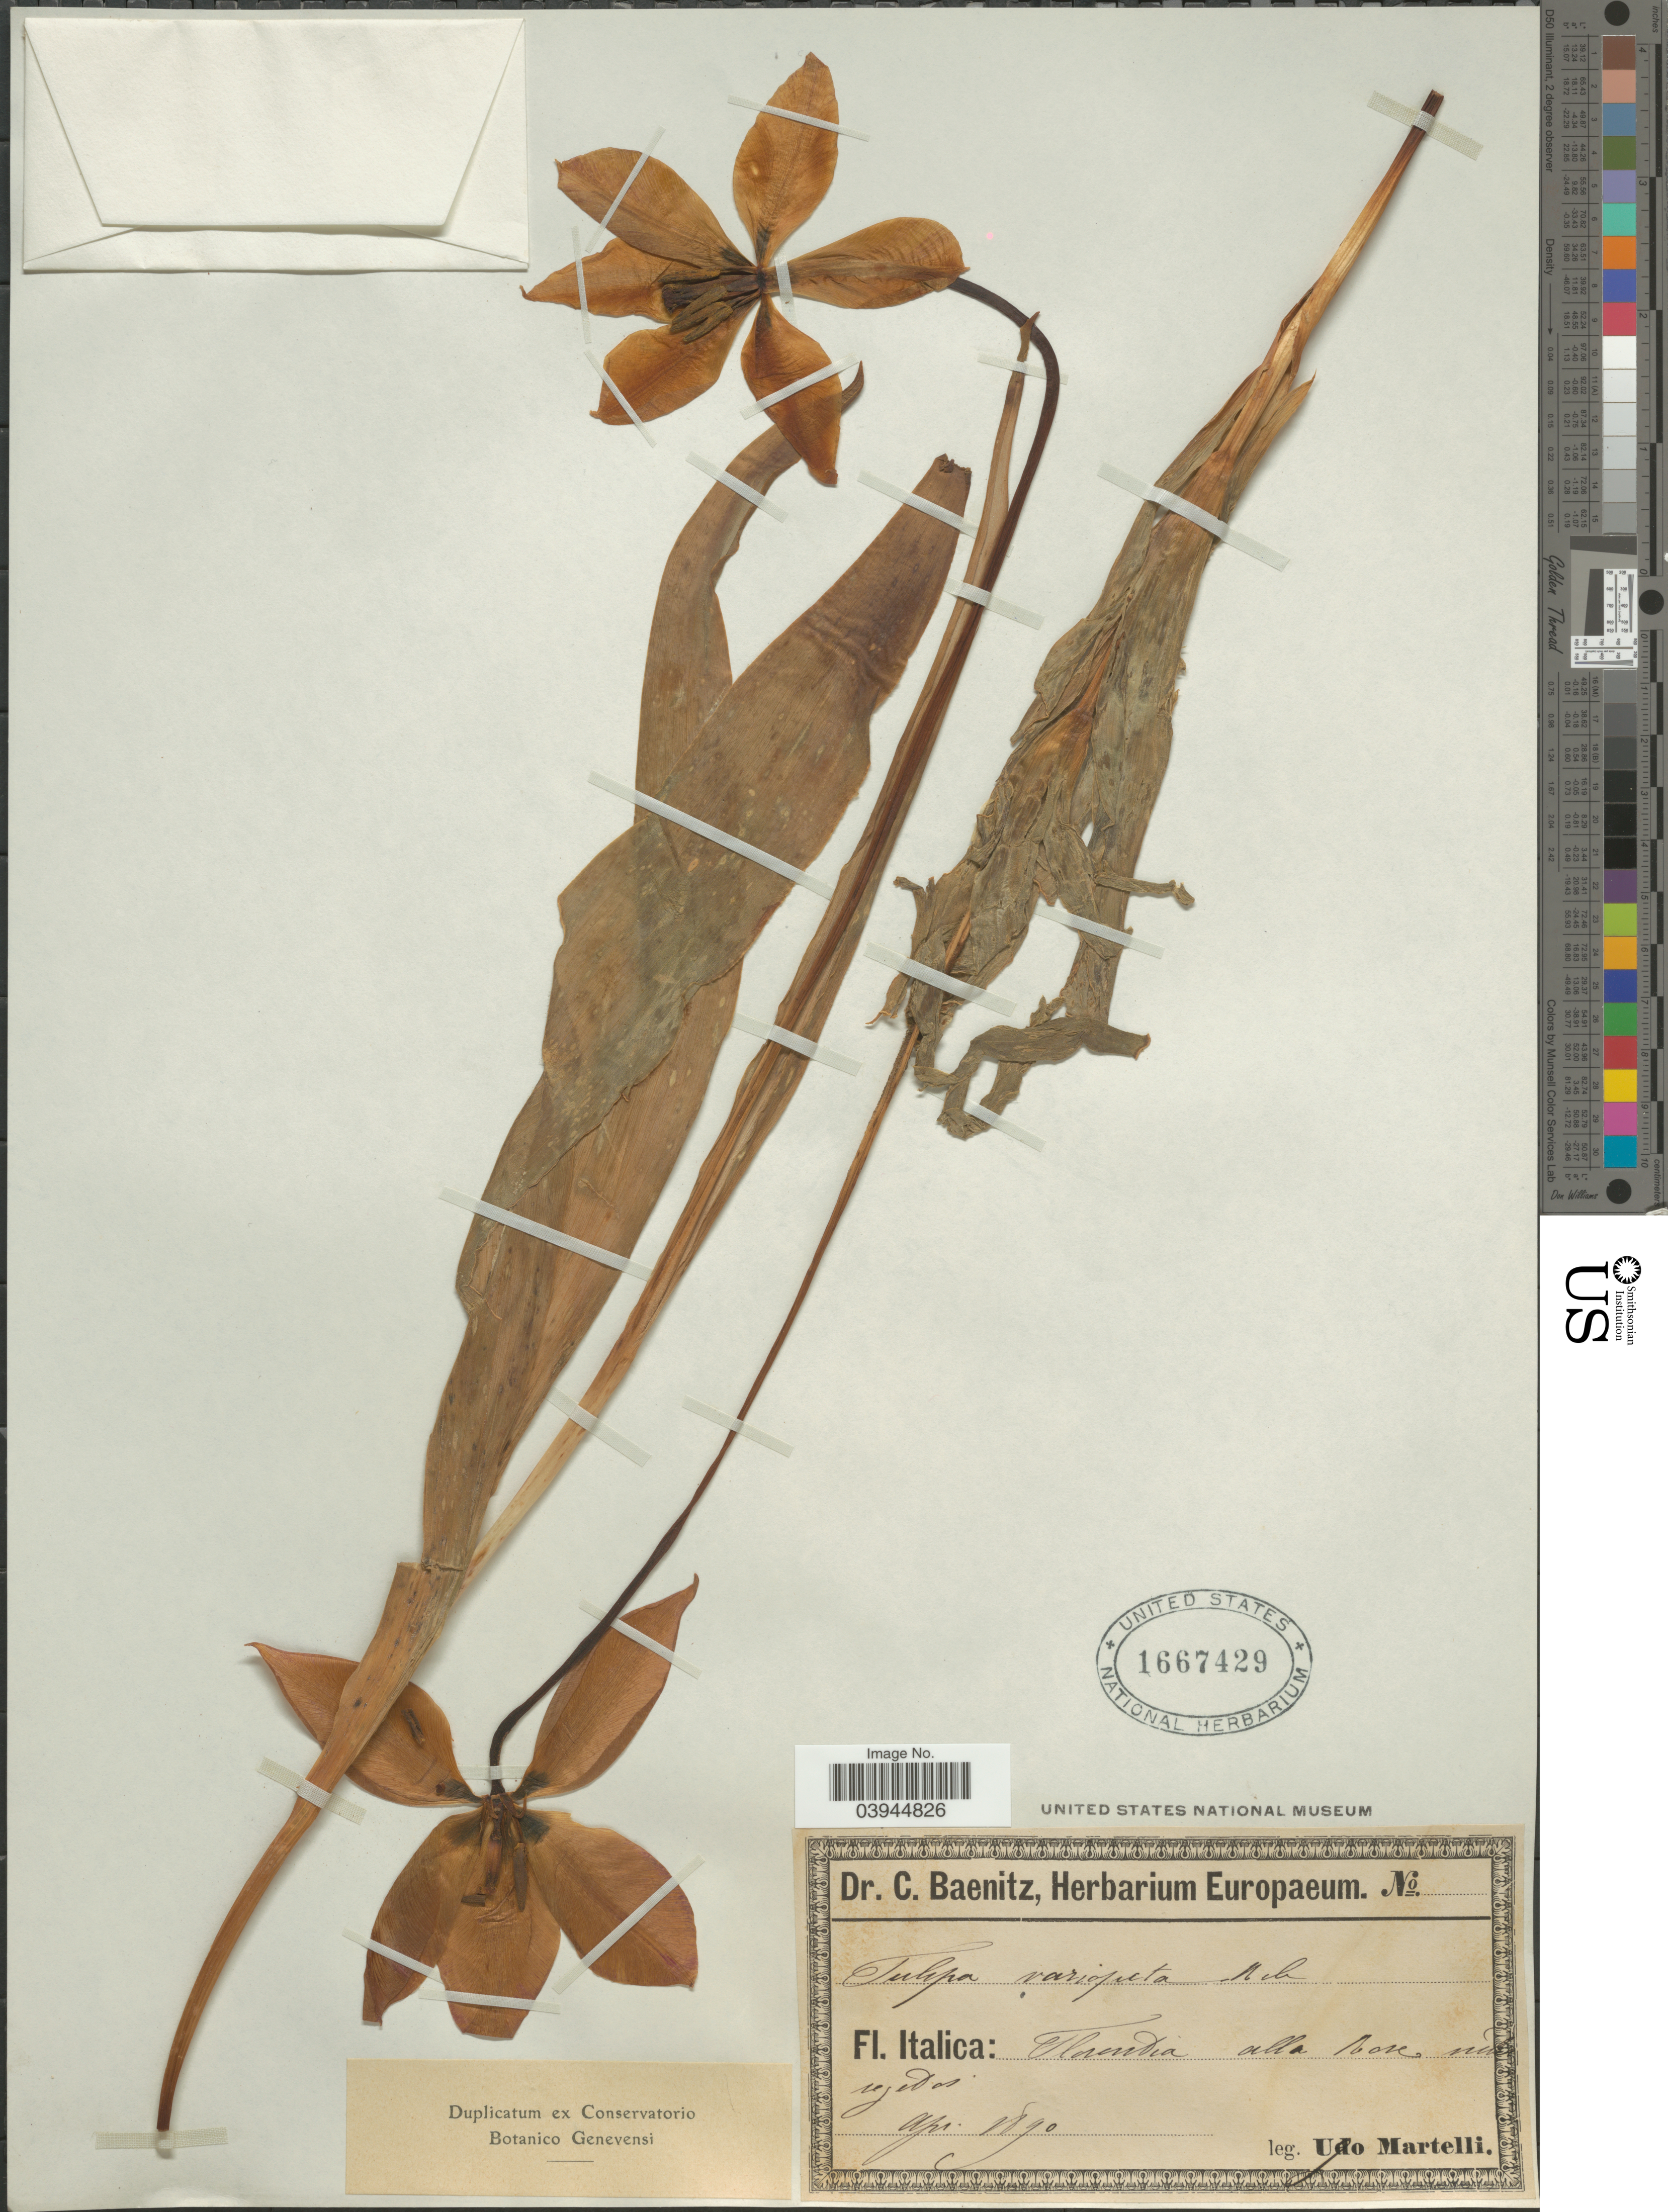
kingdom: Plantae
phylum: Tracheophyta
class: Liliopsida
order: Liliales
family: Liliaceae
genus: Tulipa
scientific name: Tulipa variopicta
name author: Reboul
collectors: U. Martelli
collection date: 1890-04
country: Italy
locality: Florencia alla bon med rejedas. [interpreted]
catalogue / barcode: US 1667429